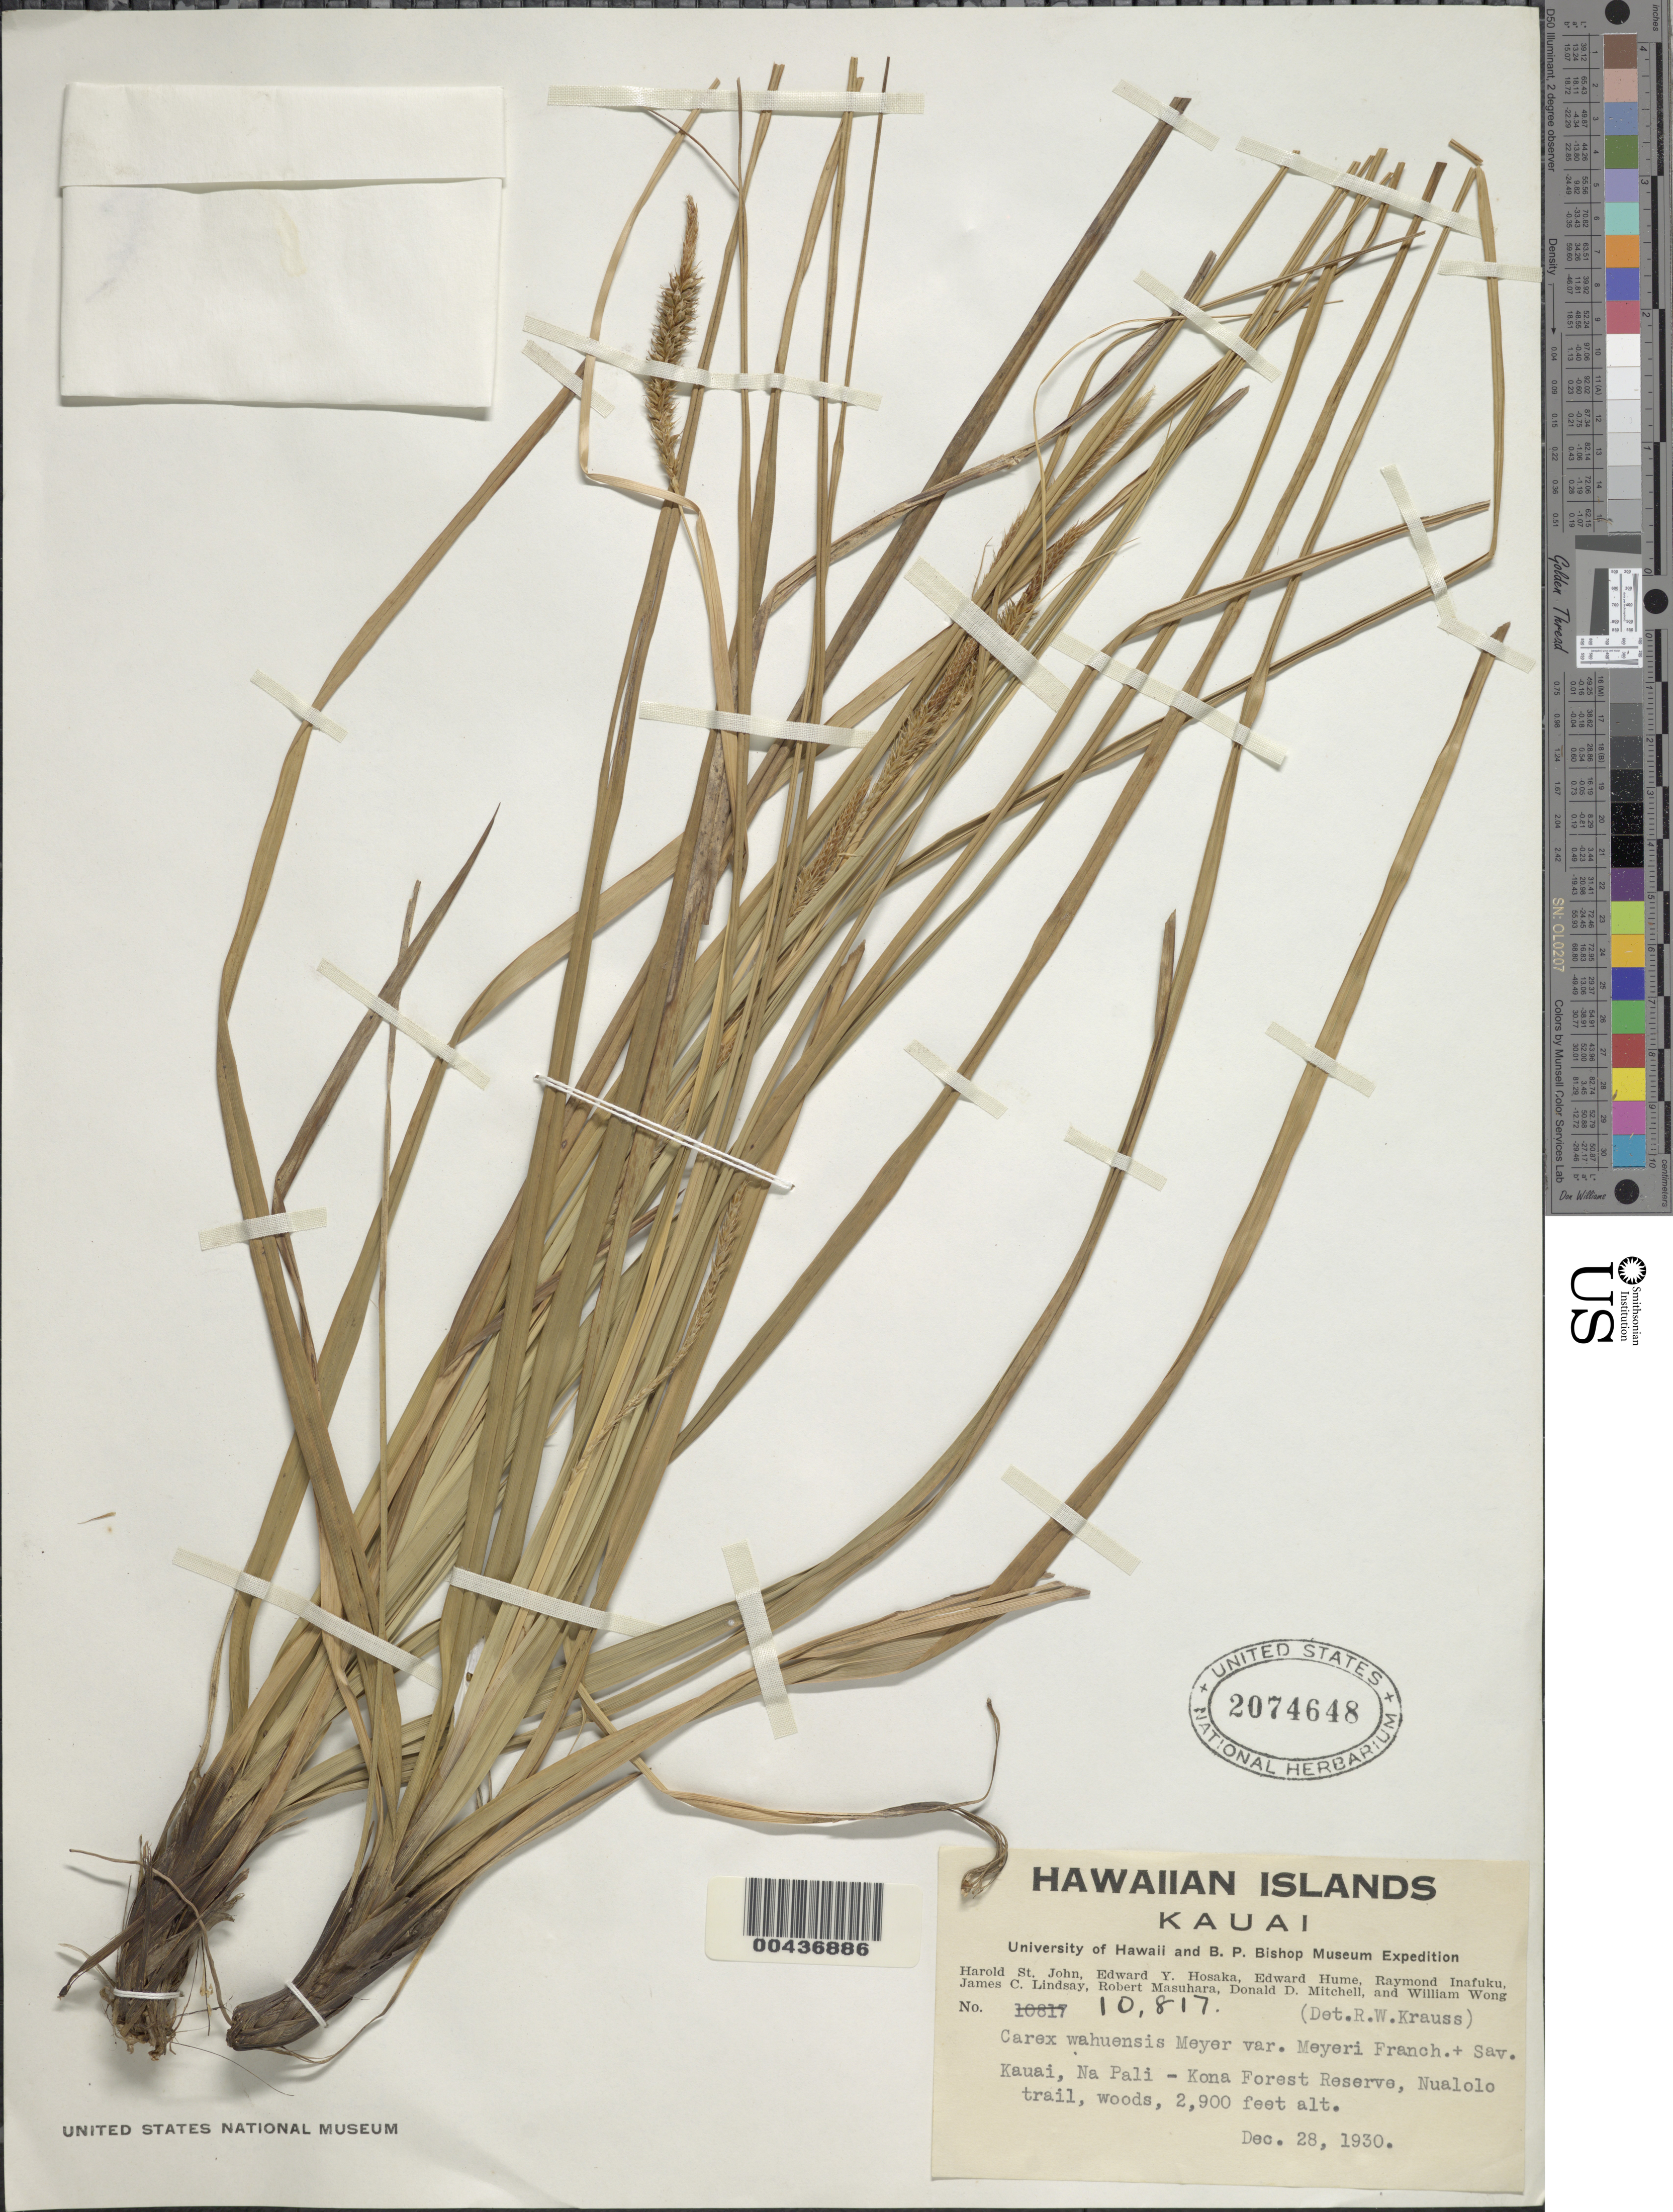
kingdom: Plantae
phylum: Tracheophyta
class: Liliopsida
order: Poales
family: Cyperaceae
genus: Carex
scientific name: Carex wahuensis subsp. wahuensis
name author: C.A. Mey.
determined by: Wagner, W. L., (BOT), Smithsonian Institution - National Museum of Natural History (UNITED STATES)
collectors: H. St. John, E. Y. Hosaka, E. Hume & R. Inafuku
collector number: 10817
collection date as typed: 28 Dec 1930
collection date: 1930-12-28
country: United States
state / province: Hawaii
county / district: Kauai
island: Kaua'i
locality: Kauai, Na Pali - Kona Forest Reserve, Nualolo trail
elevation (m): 884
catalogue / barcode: US 2074648